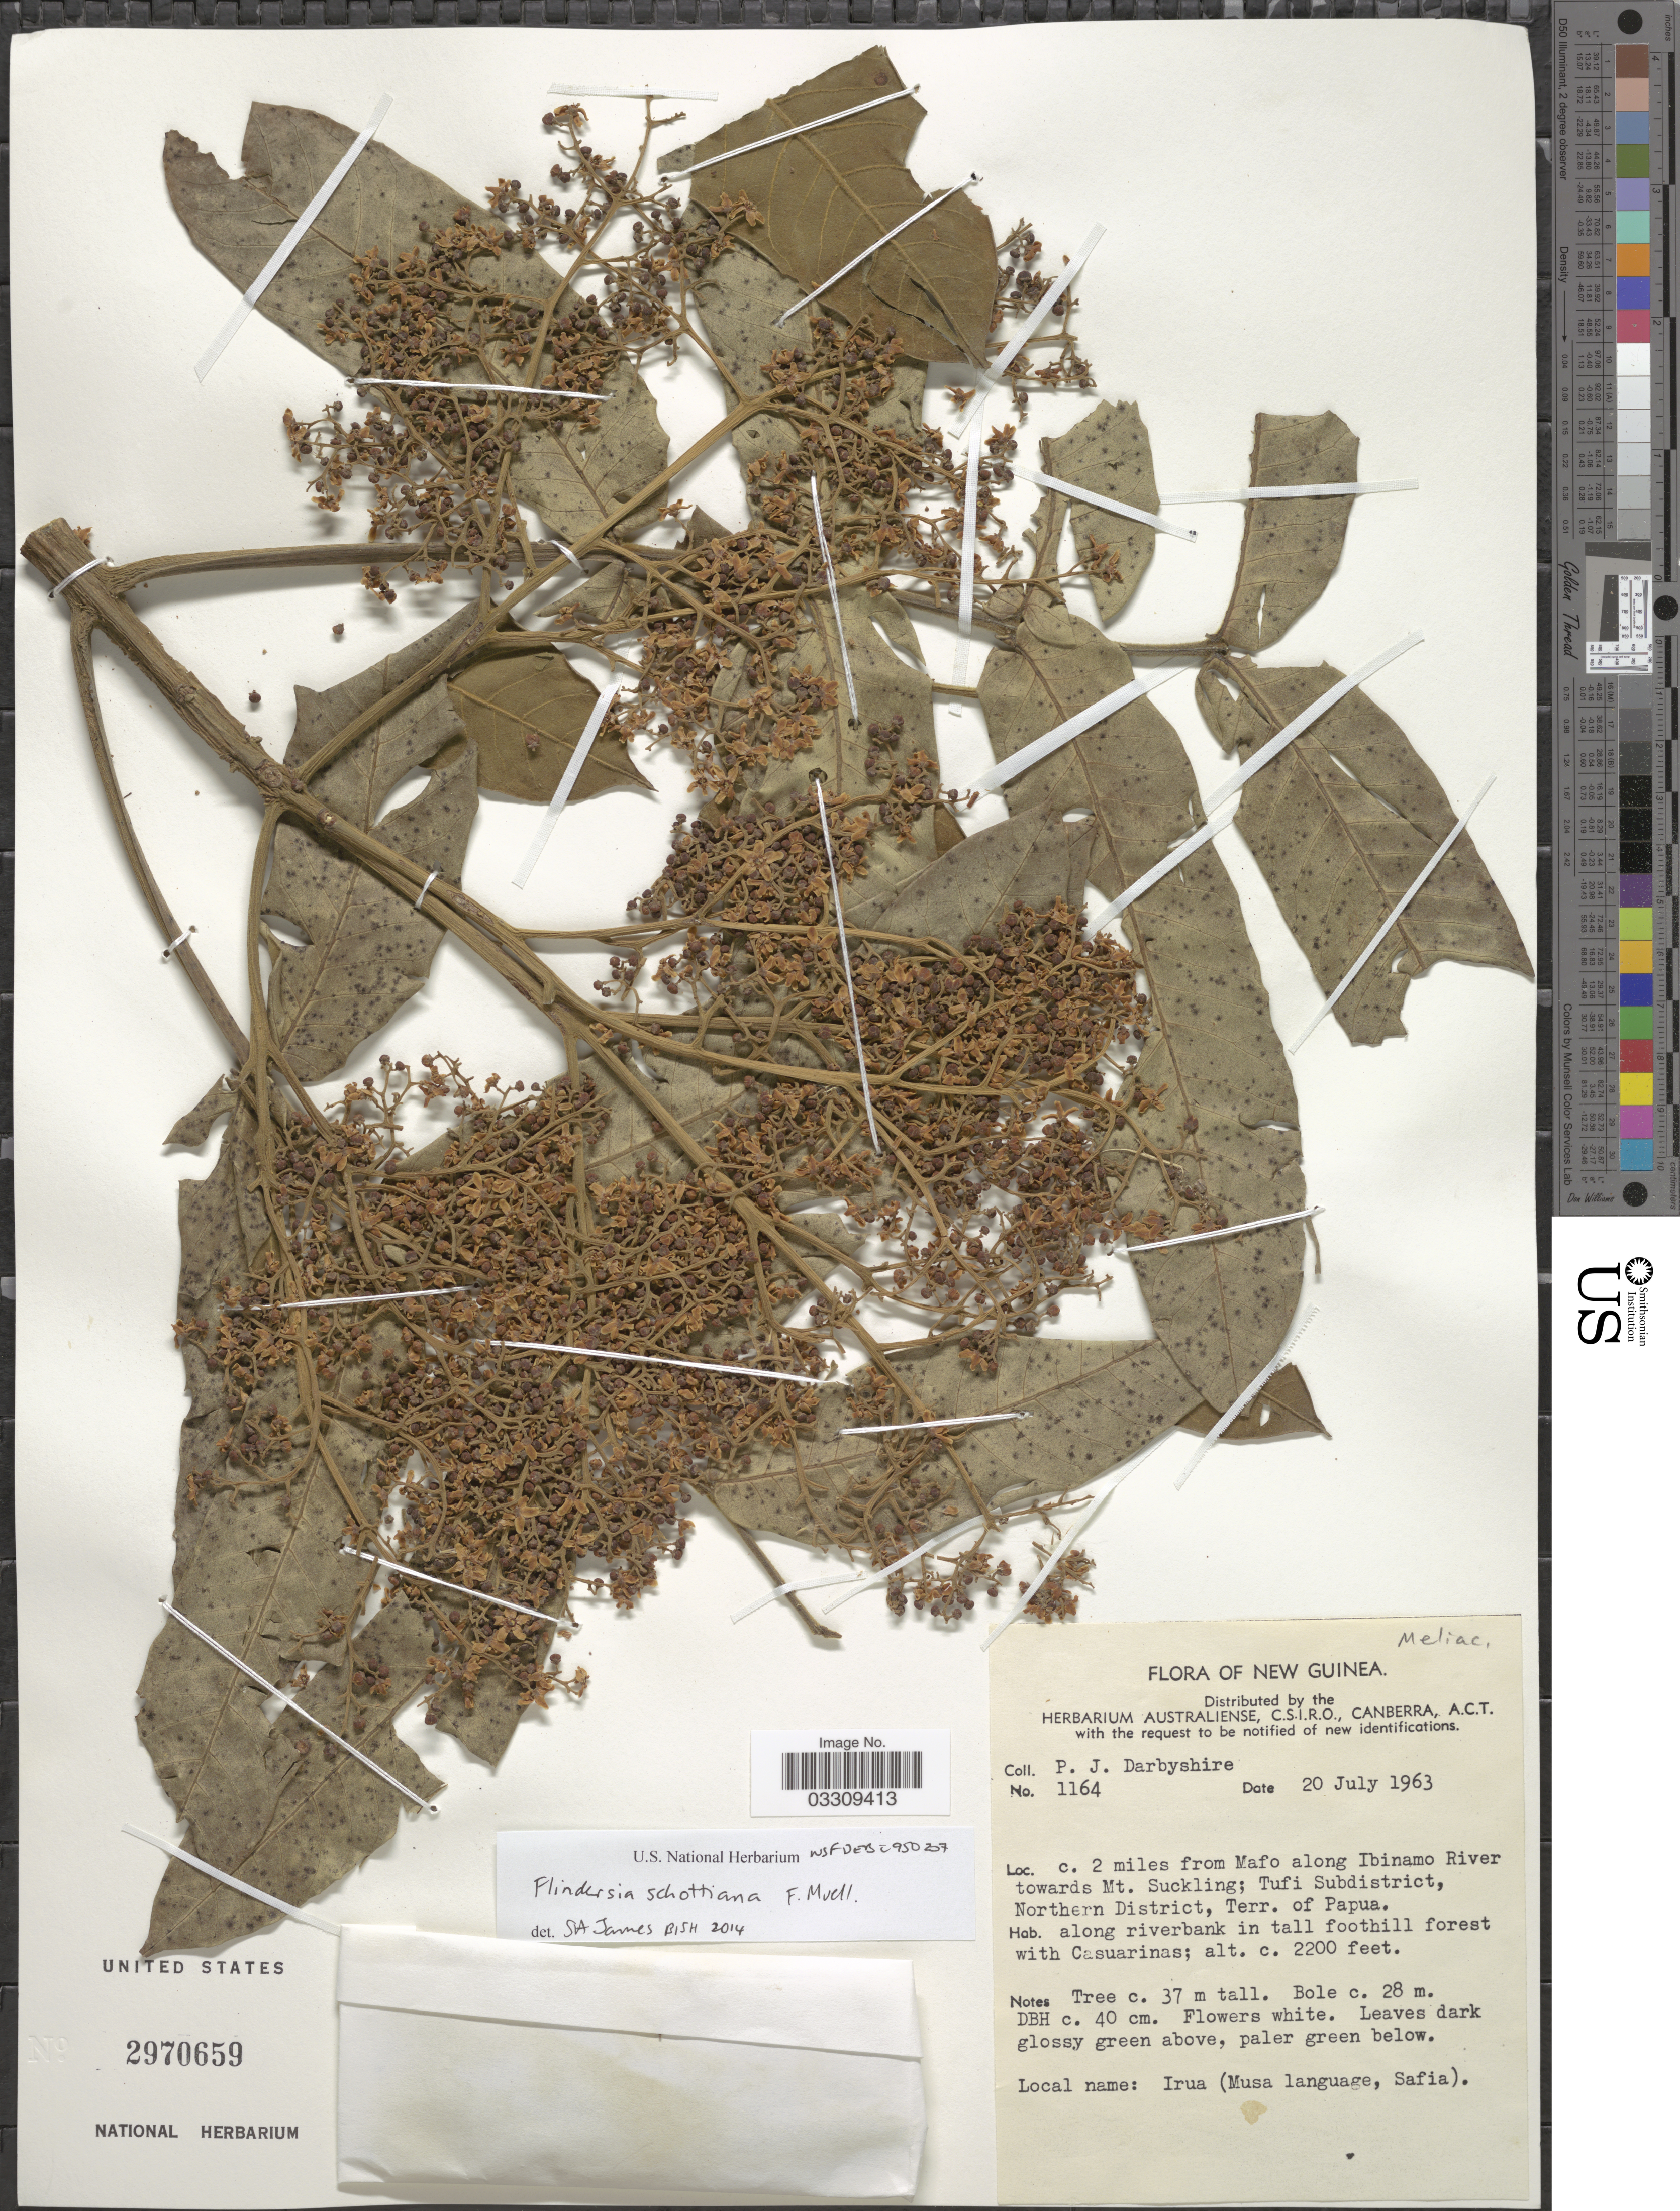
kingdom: Plantae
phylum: Tracheophyta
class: Magnoliopsida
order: Sapindales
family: Rutaceae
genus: Flindersia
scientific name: Flindersia schottiana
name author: F. Muell.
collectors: P. Darbyshire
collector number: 1164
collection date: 1963-07-20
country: Papua New Guinea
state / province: Northern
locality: New Guinea. c. 2 miles from Mafo along Ibinamo River towards Mt. Suckling; Tufi Subdistrict, Northern District, Terr. of Papua.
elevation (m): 671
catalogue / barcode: US 2970659